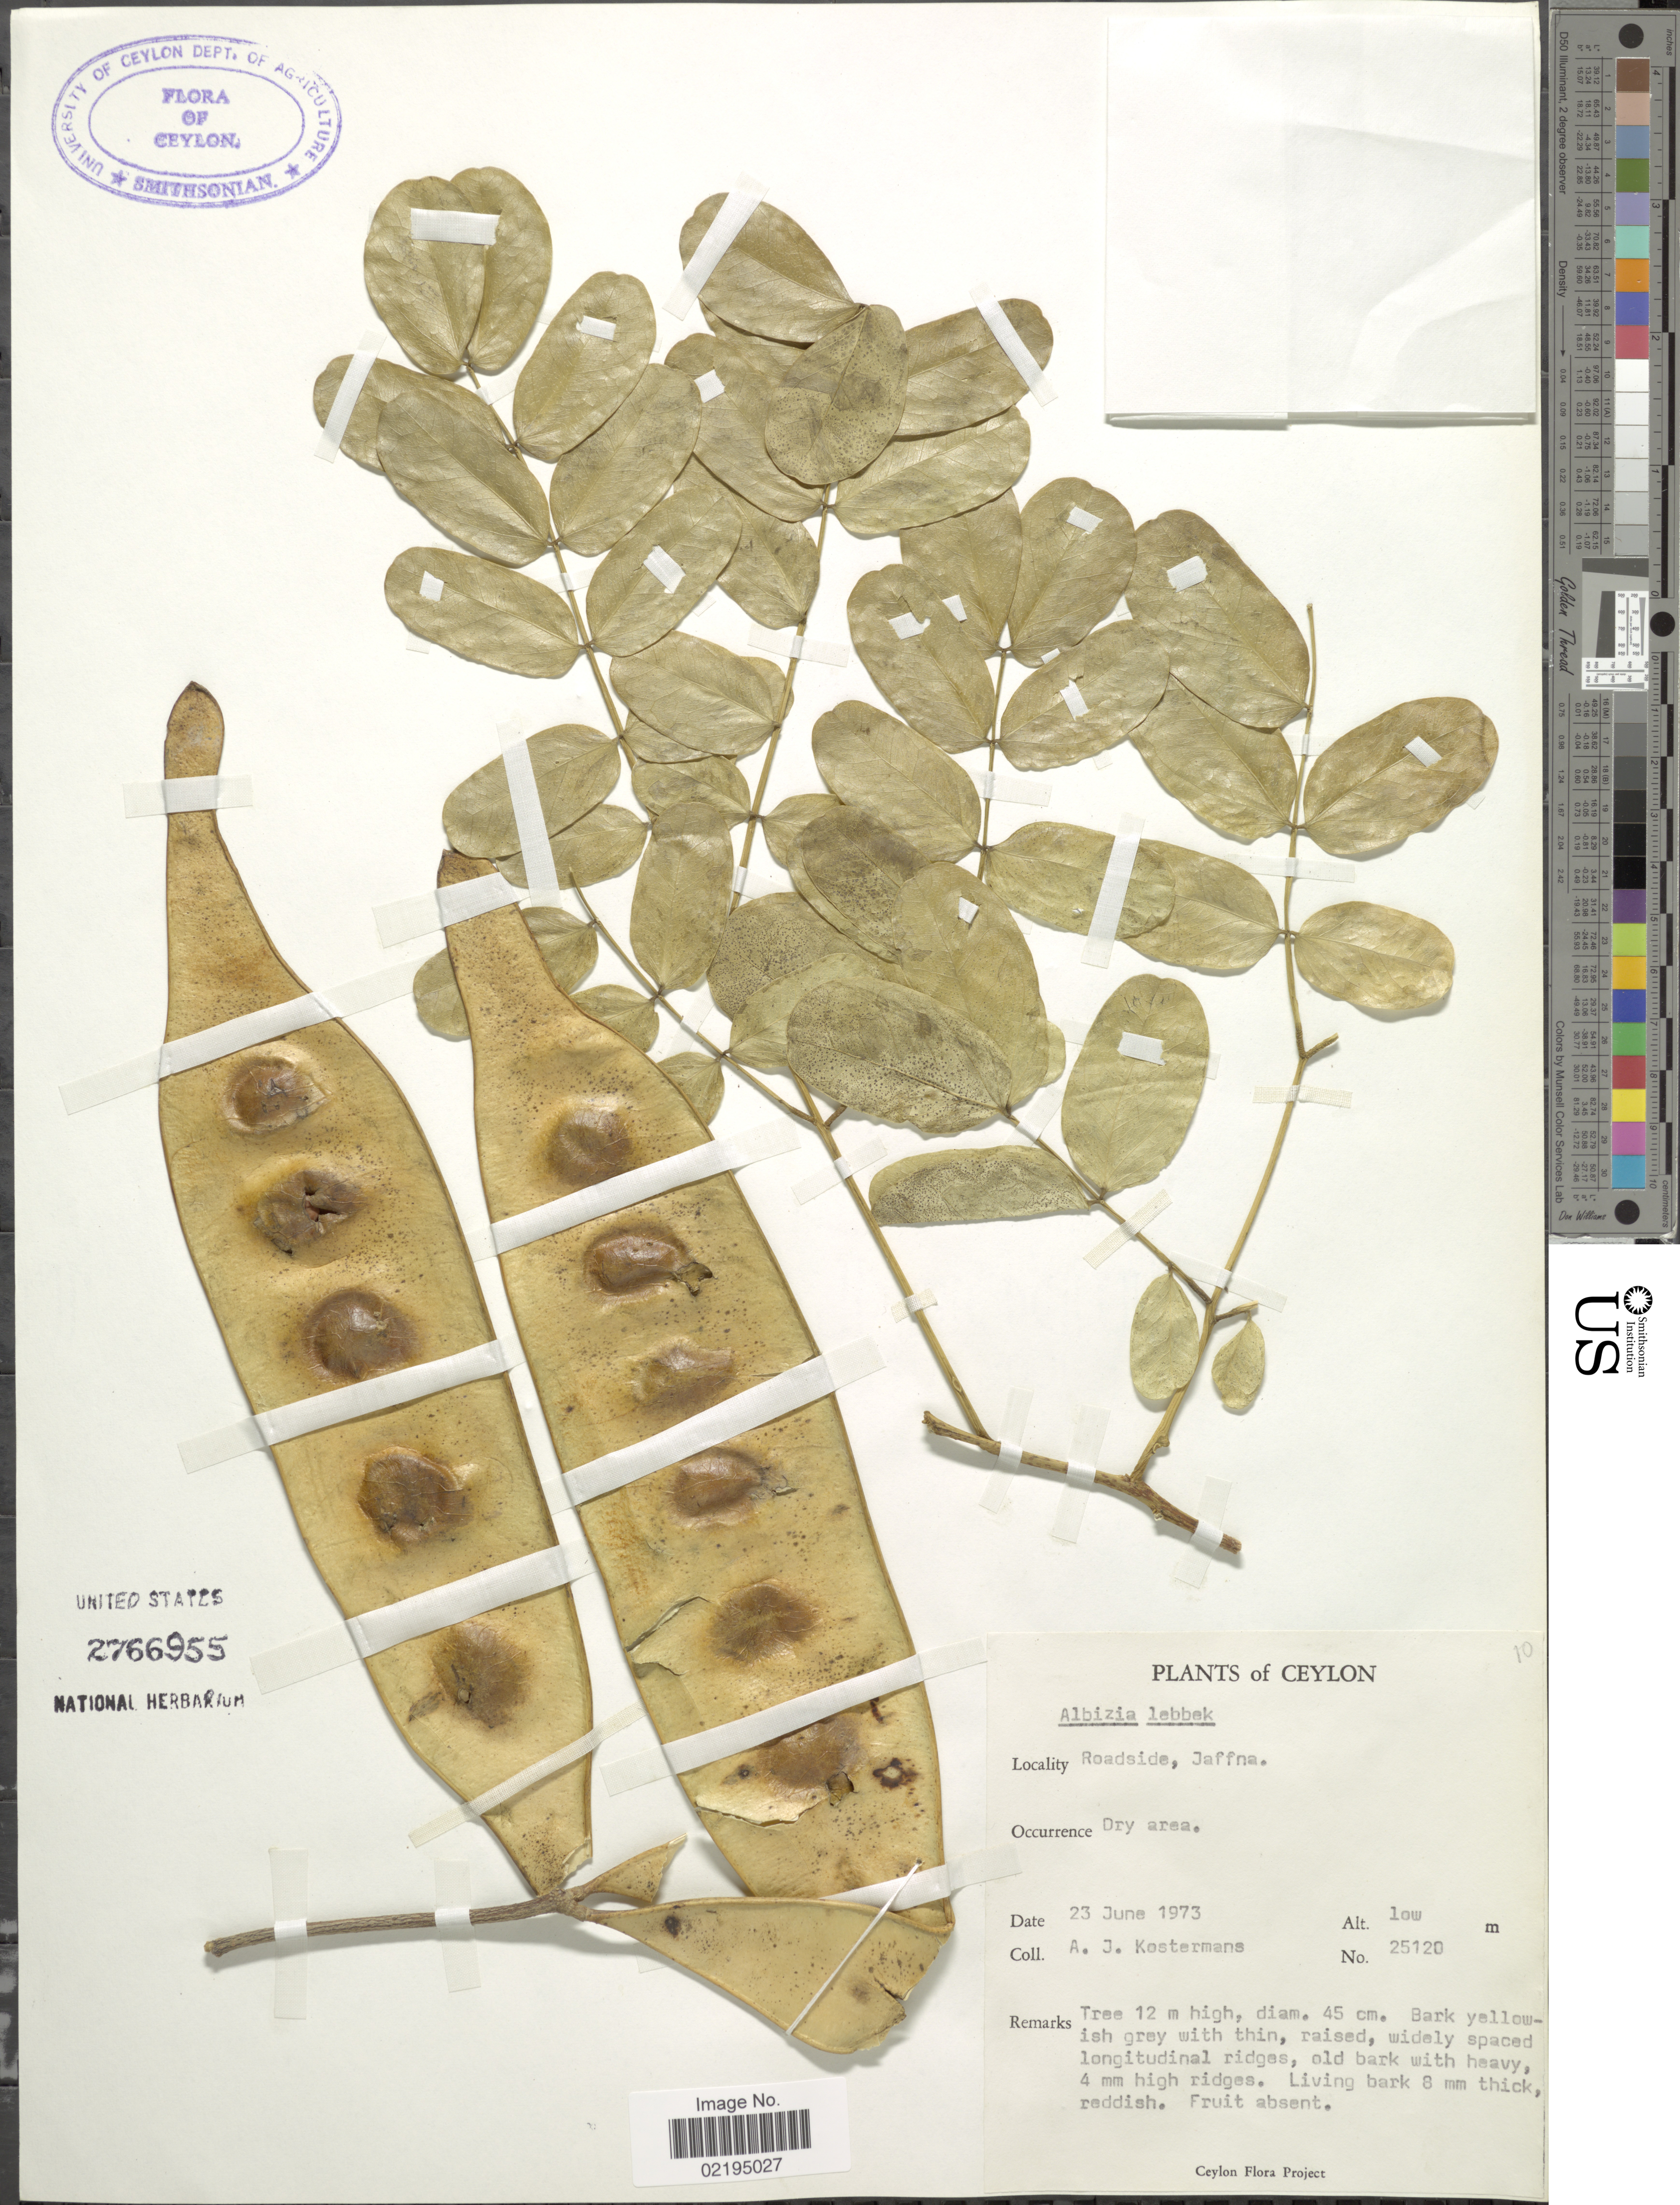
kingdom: Plantae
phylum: Tracheophyta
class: Magnoliopsida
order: Fabales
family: Fabaceae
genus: Albizia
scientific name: Albizia lebbeck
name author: (L.) Benth.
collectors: A. J. G. Kostermans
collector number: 25120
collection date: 1973-06-23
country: Sri Lanka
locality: Ceylon, dry area.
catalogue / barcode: US 2766955